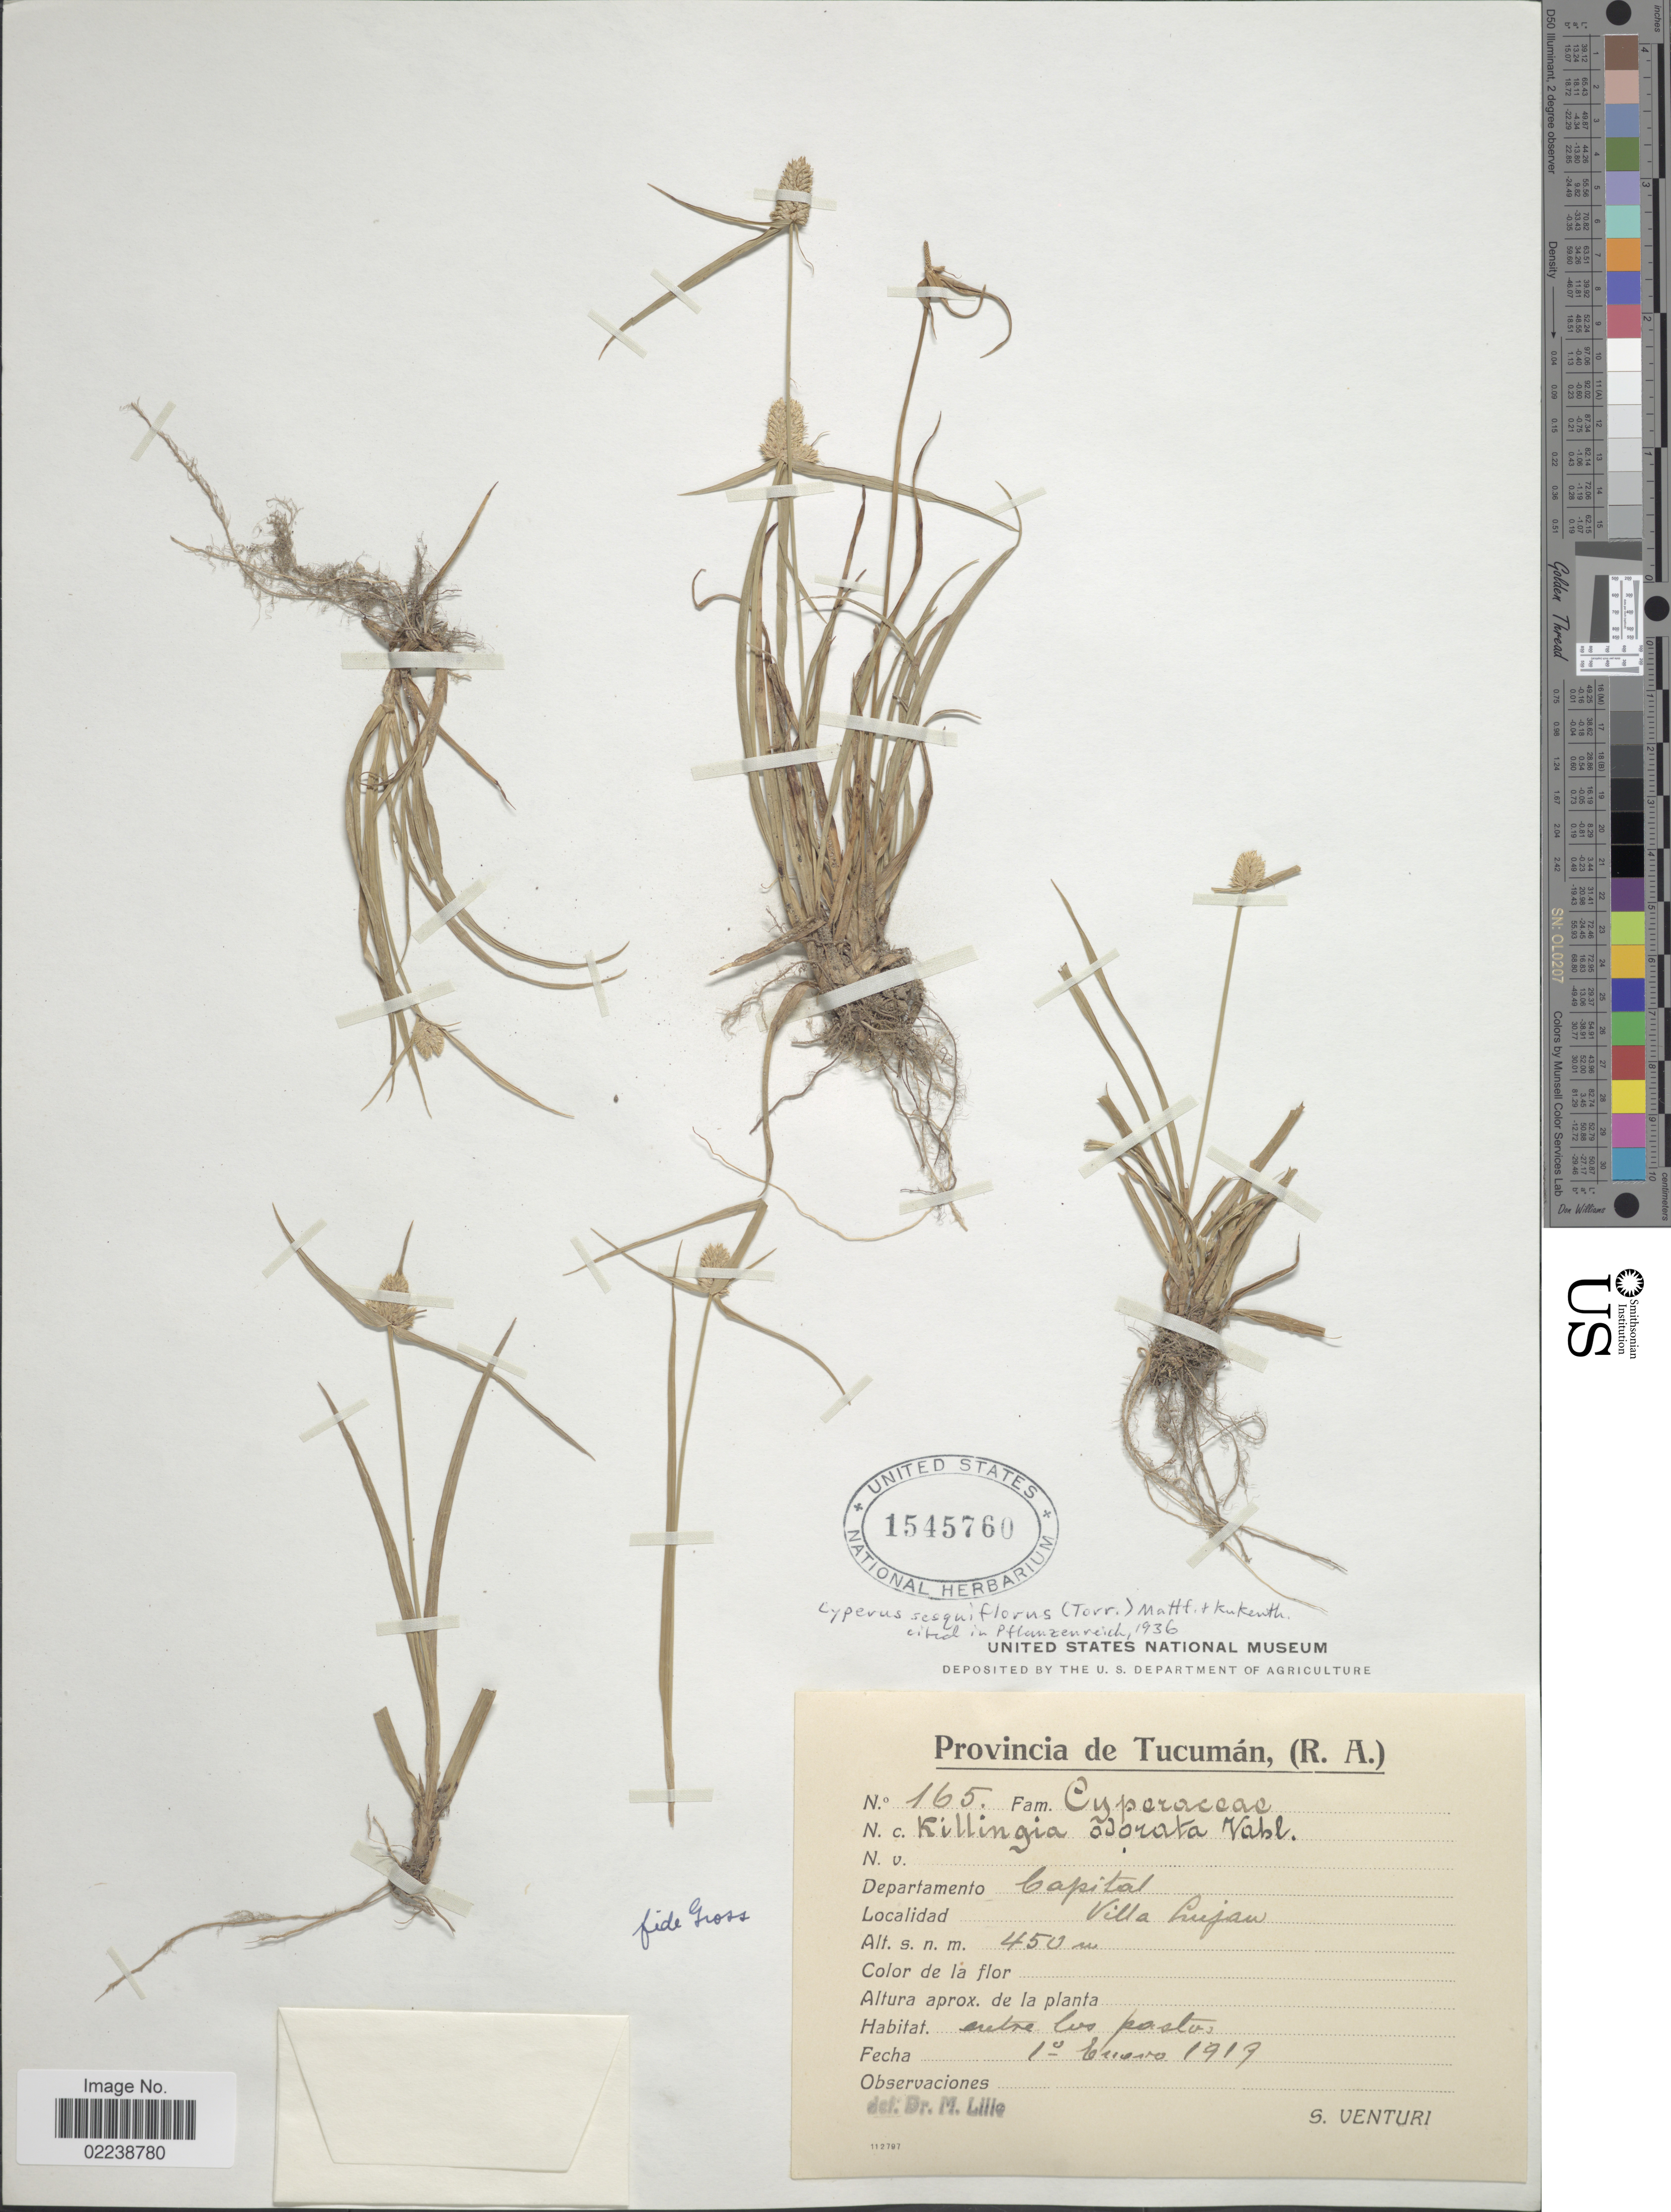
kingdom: Plantae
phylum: Tracheophyta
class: Liliopsida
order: Poales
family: Cyperaceae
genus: Cyperus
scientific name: Cyperus sesquiflorus subsp. sesquiflorus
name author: (Torr.) Mattf. & Kük.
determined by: Strong, M. T., (US), Smithsonian Institution - National Museum of Natural History (UNITED STATES)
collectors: S. Venturi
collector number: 165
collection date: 1919-01-10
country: Argentina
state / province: Tucuman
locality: (R.A.) Departamento Capital, Villa Luján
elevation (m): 450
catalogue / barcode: US 1545760